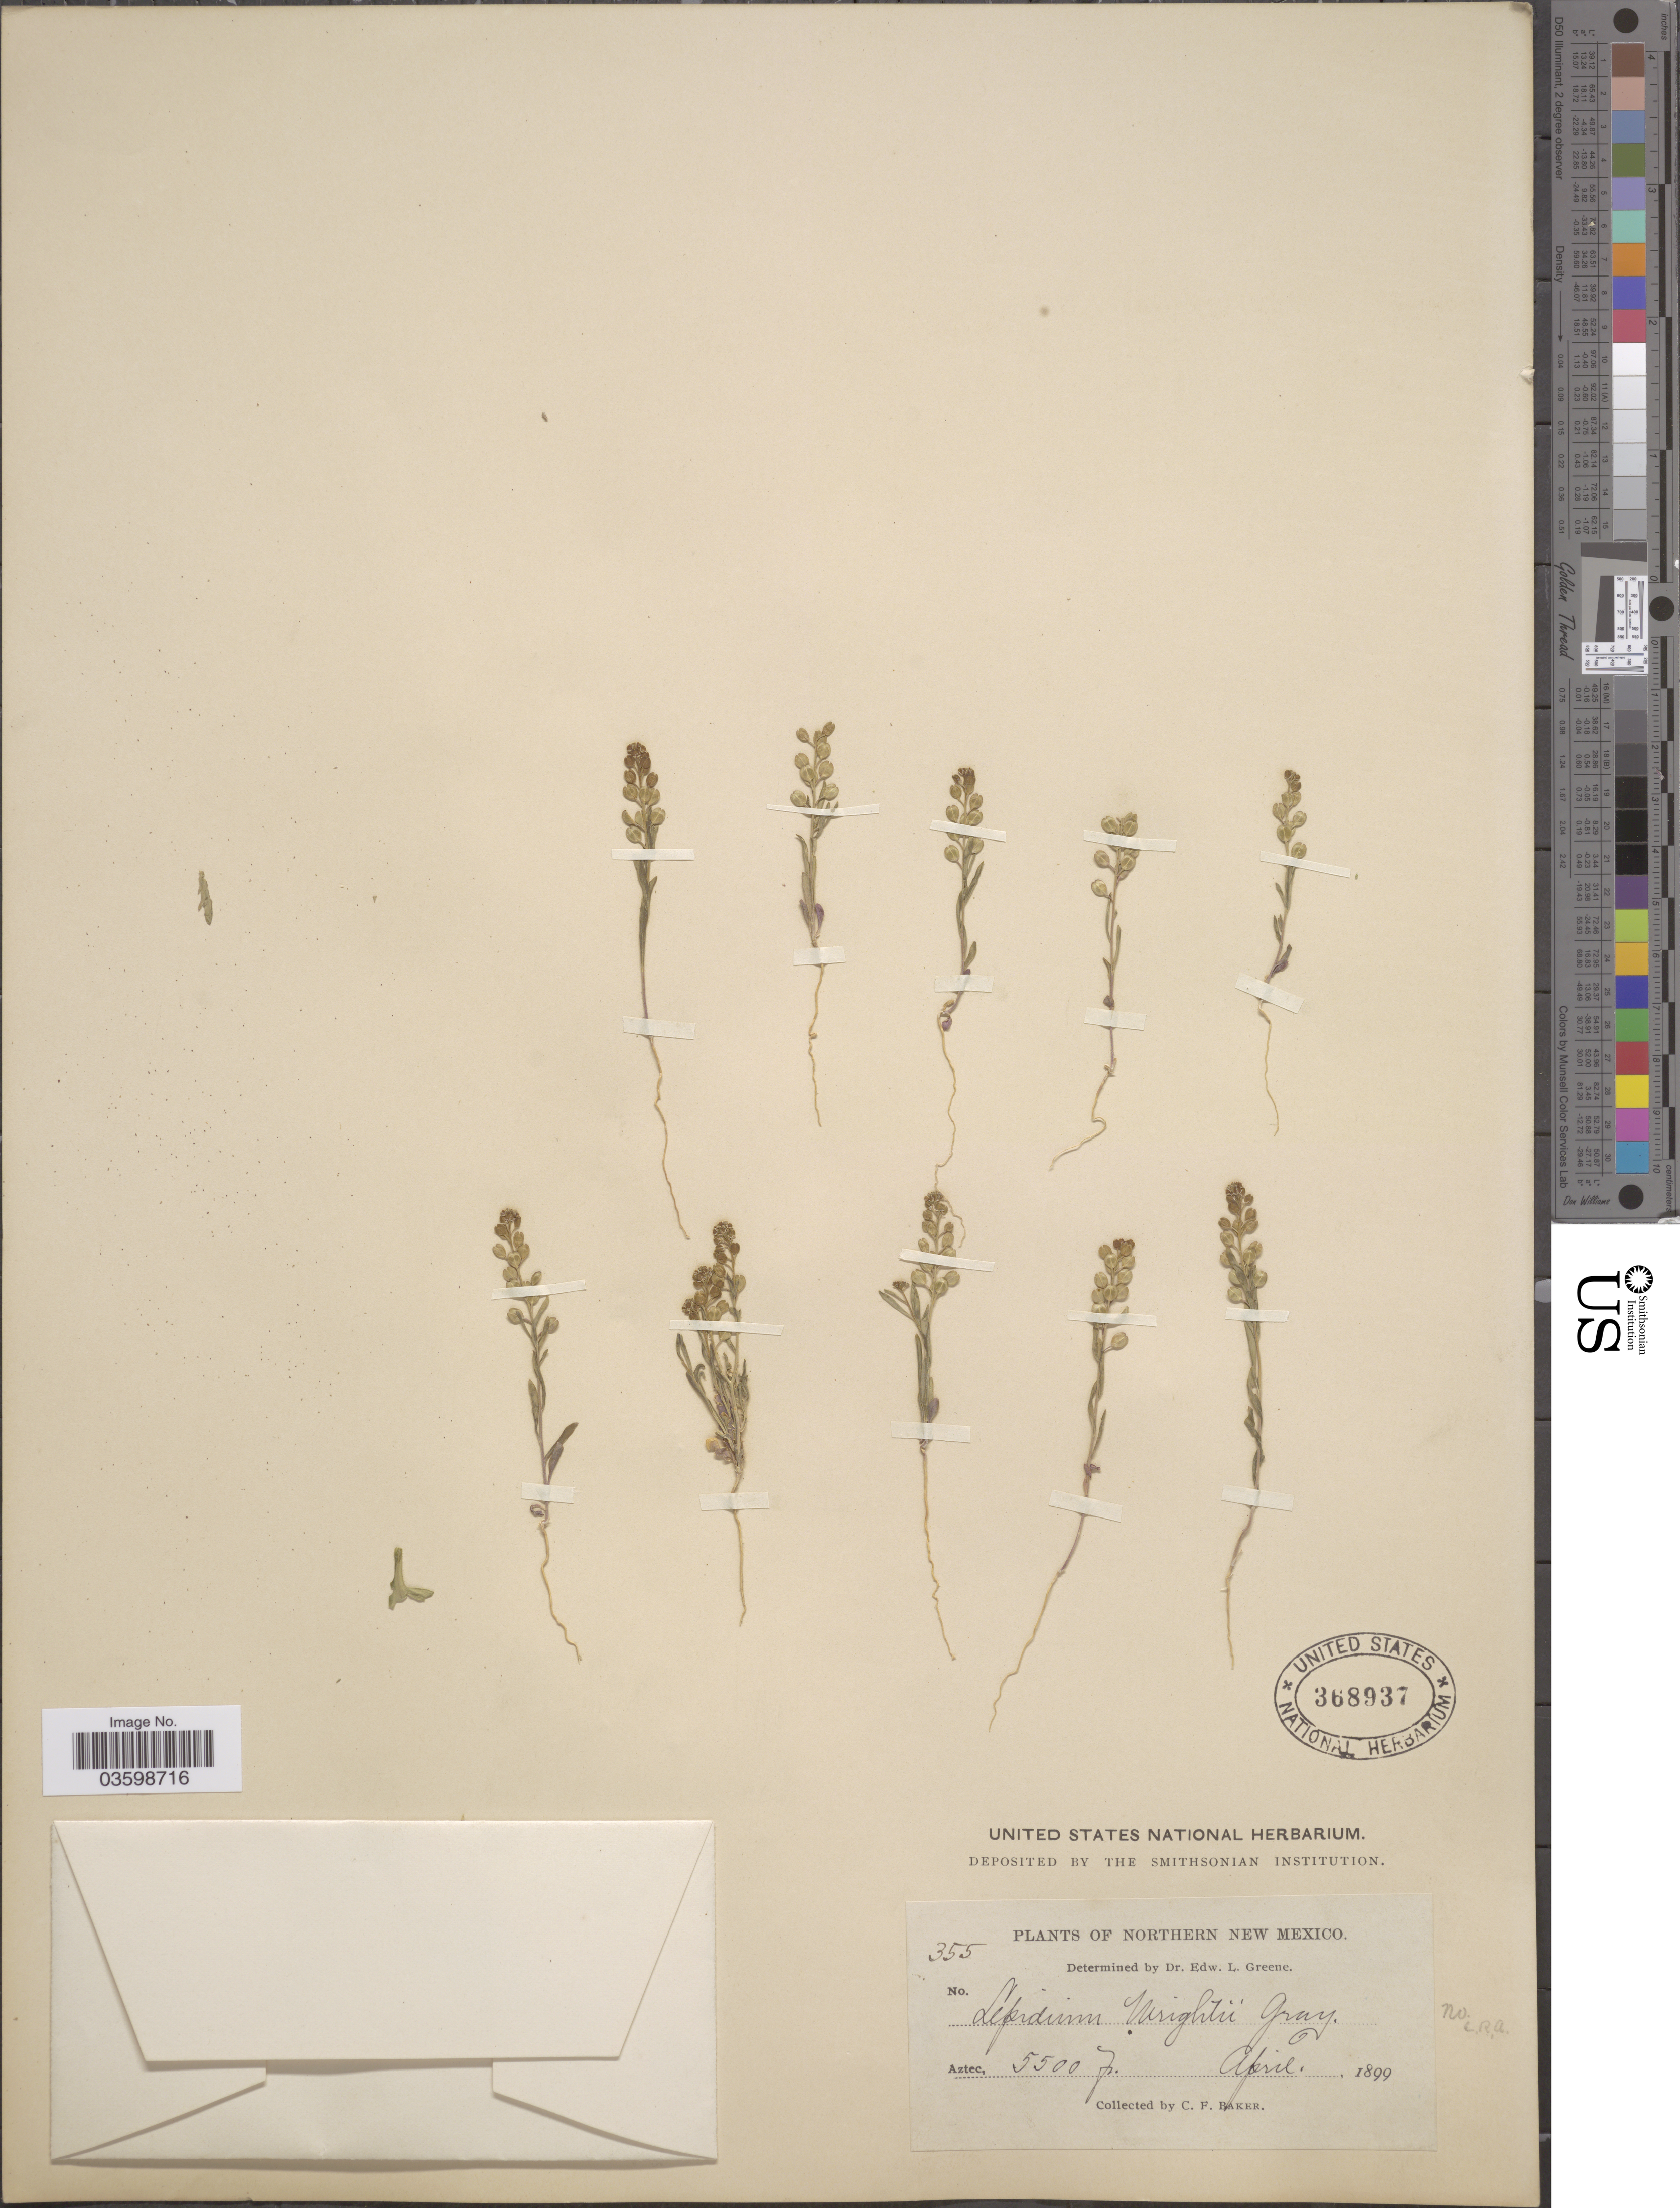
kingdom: Plantae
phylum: Tracheophyta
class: Magnoliopsida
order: Brassicales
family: Brassicaceae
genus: Lepidium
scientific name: Lepidium lasiocarpum var. wrightii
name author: (A. Gray) C.L. Hitchc.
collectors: C. F. Baker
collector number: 355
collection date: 1899-04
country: United States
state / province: New Mexico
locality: Northern New Mexico. Aztec.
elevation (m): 1676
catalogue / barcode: US 368937